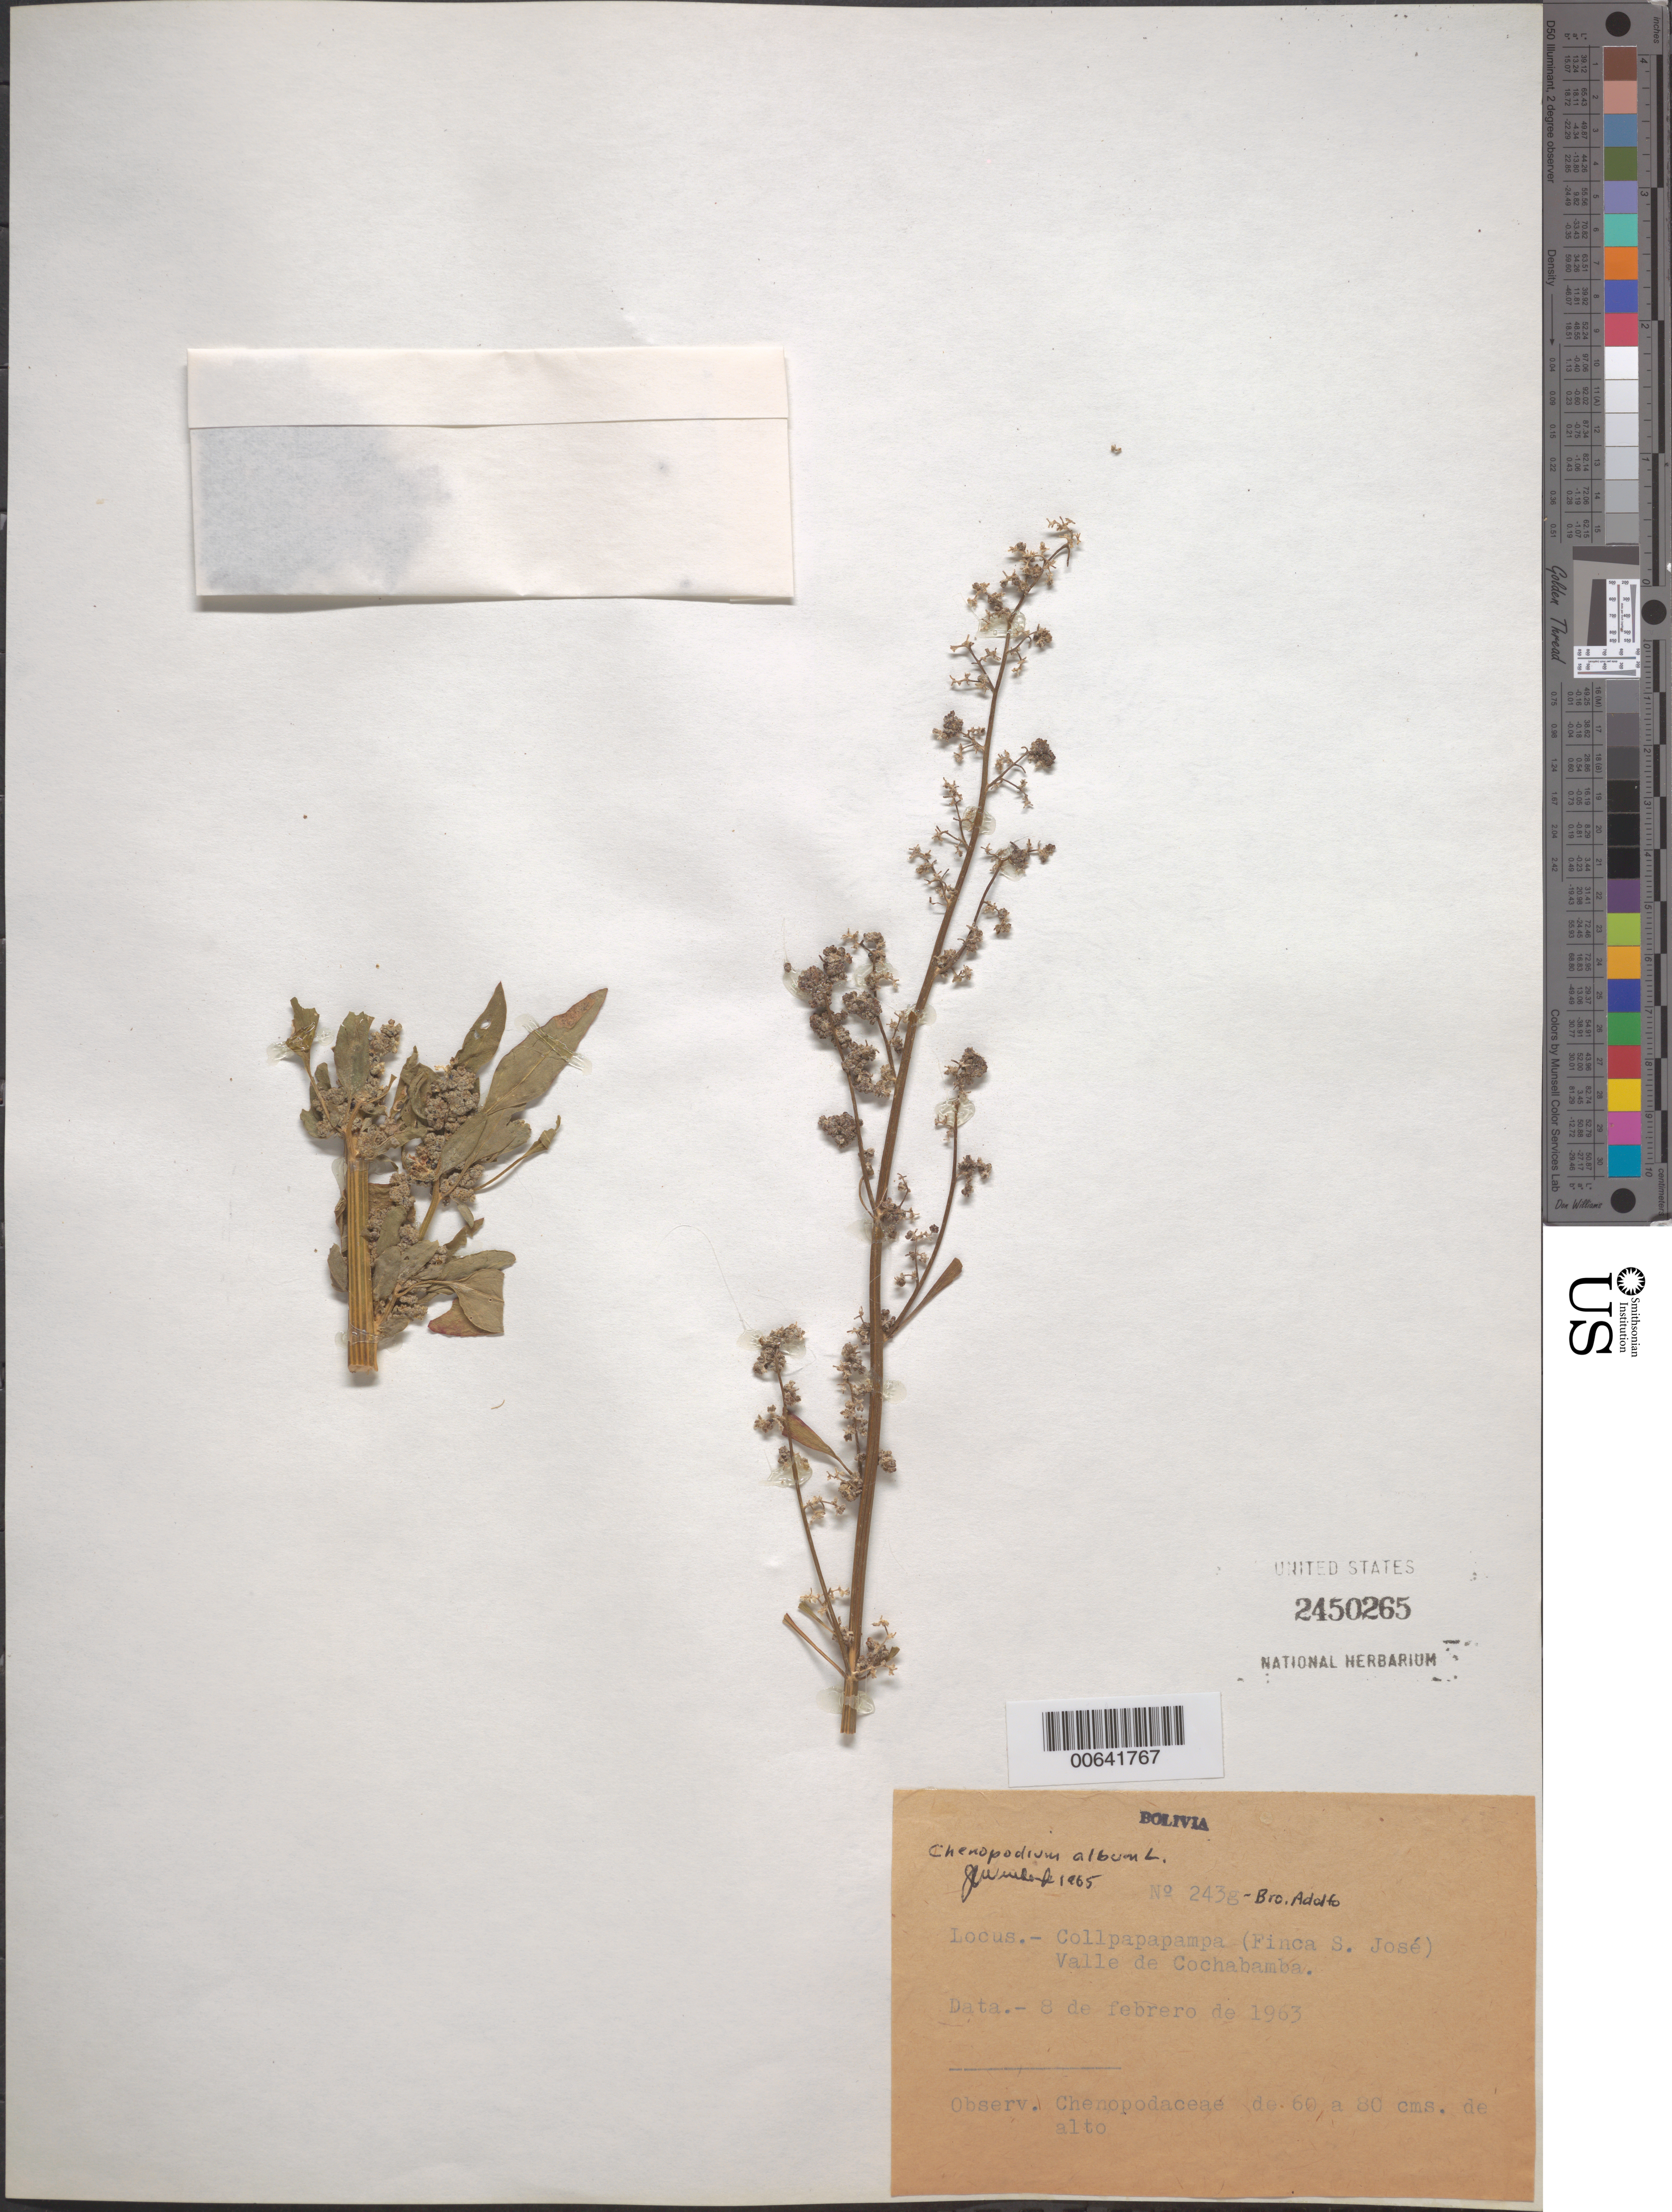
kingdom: Plantae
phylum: Tracheophyta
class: Magnoliopsida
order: Caryophyllales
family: Amaranthaceae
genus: Chenopodium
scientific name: Chenopodium album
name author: L.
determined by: Wahl, H. A.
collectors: Bro. Adolfo M.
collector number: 243g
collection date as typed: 02 Aug 1963 or 08 Feb 1963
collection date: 1963-02-08 or 1963-08-02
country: Bolivia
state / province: Cochabamba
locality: Valle de Cbba. Collpa Pampa (Finca S. Jose)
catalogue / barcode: US 2450265